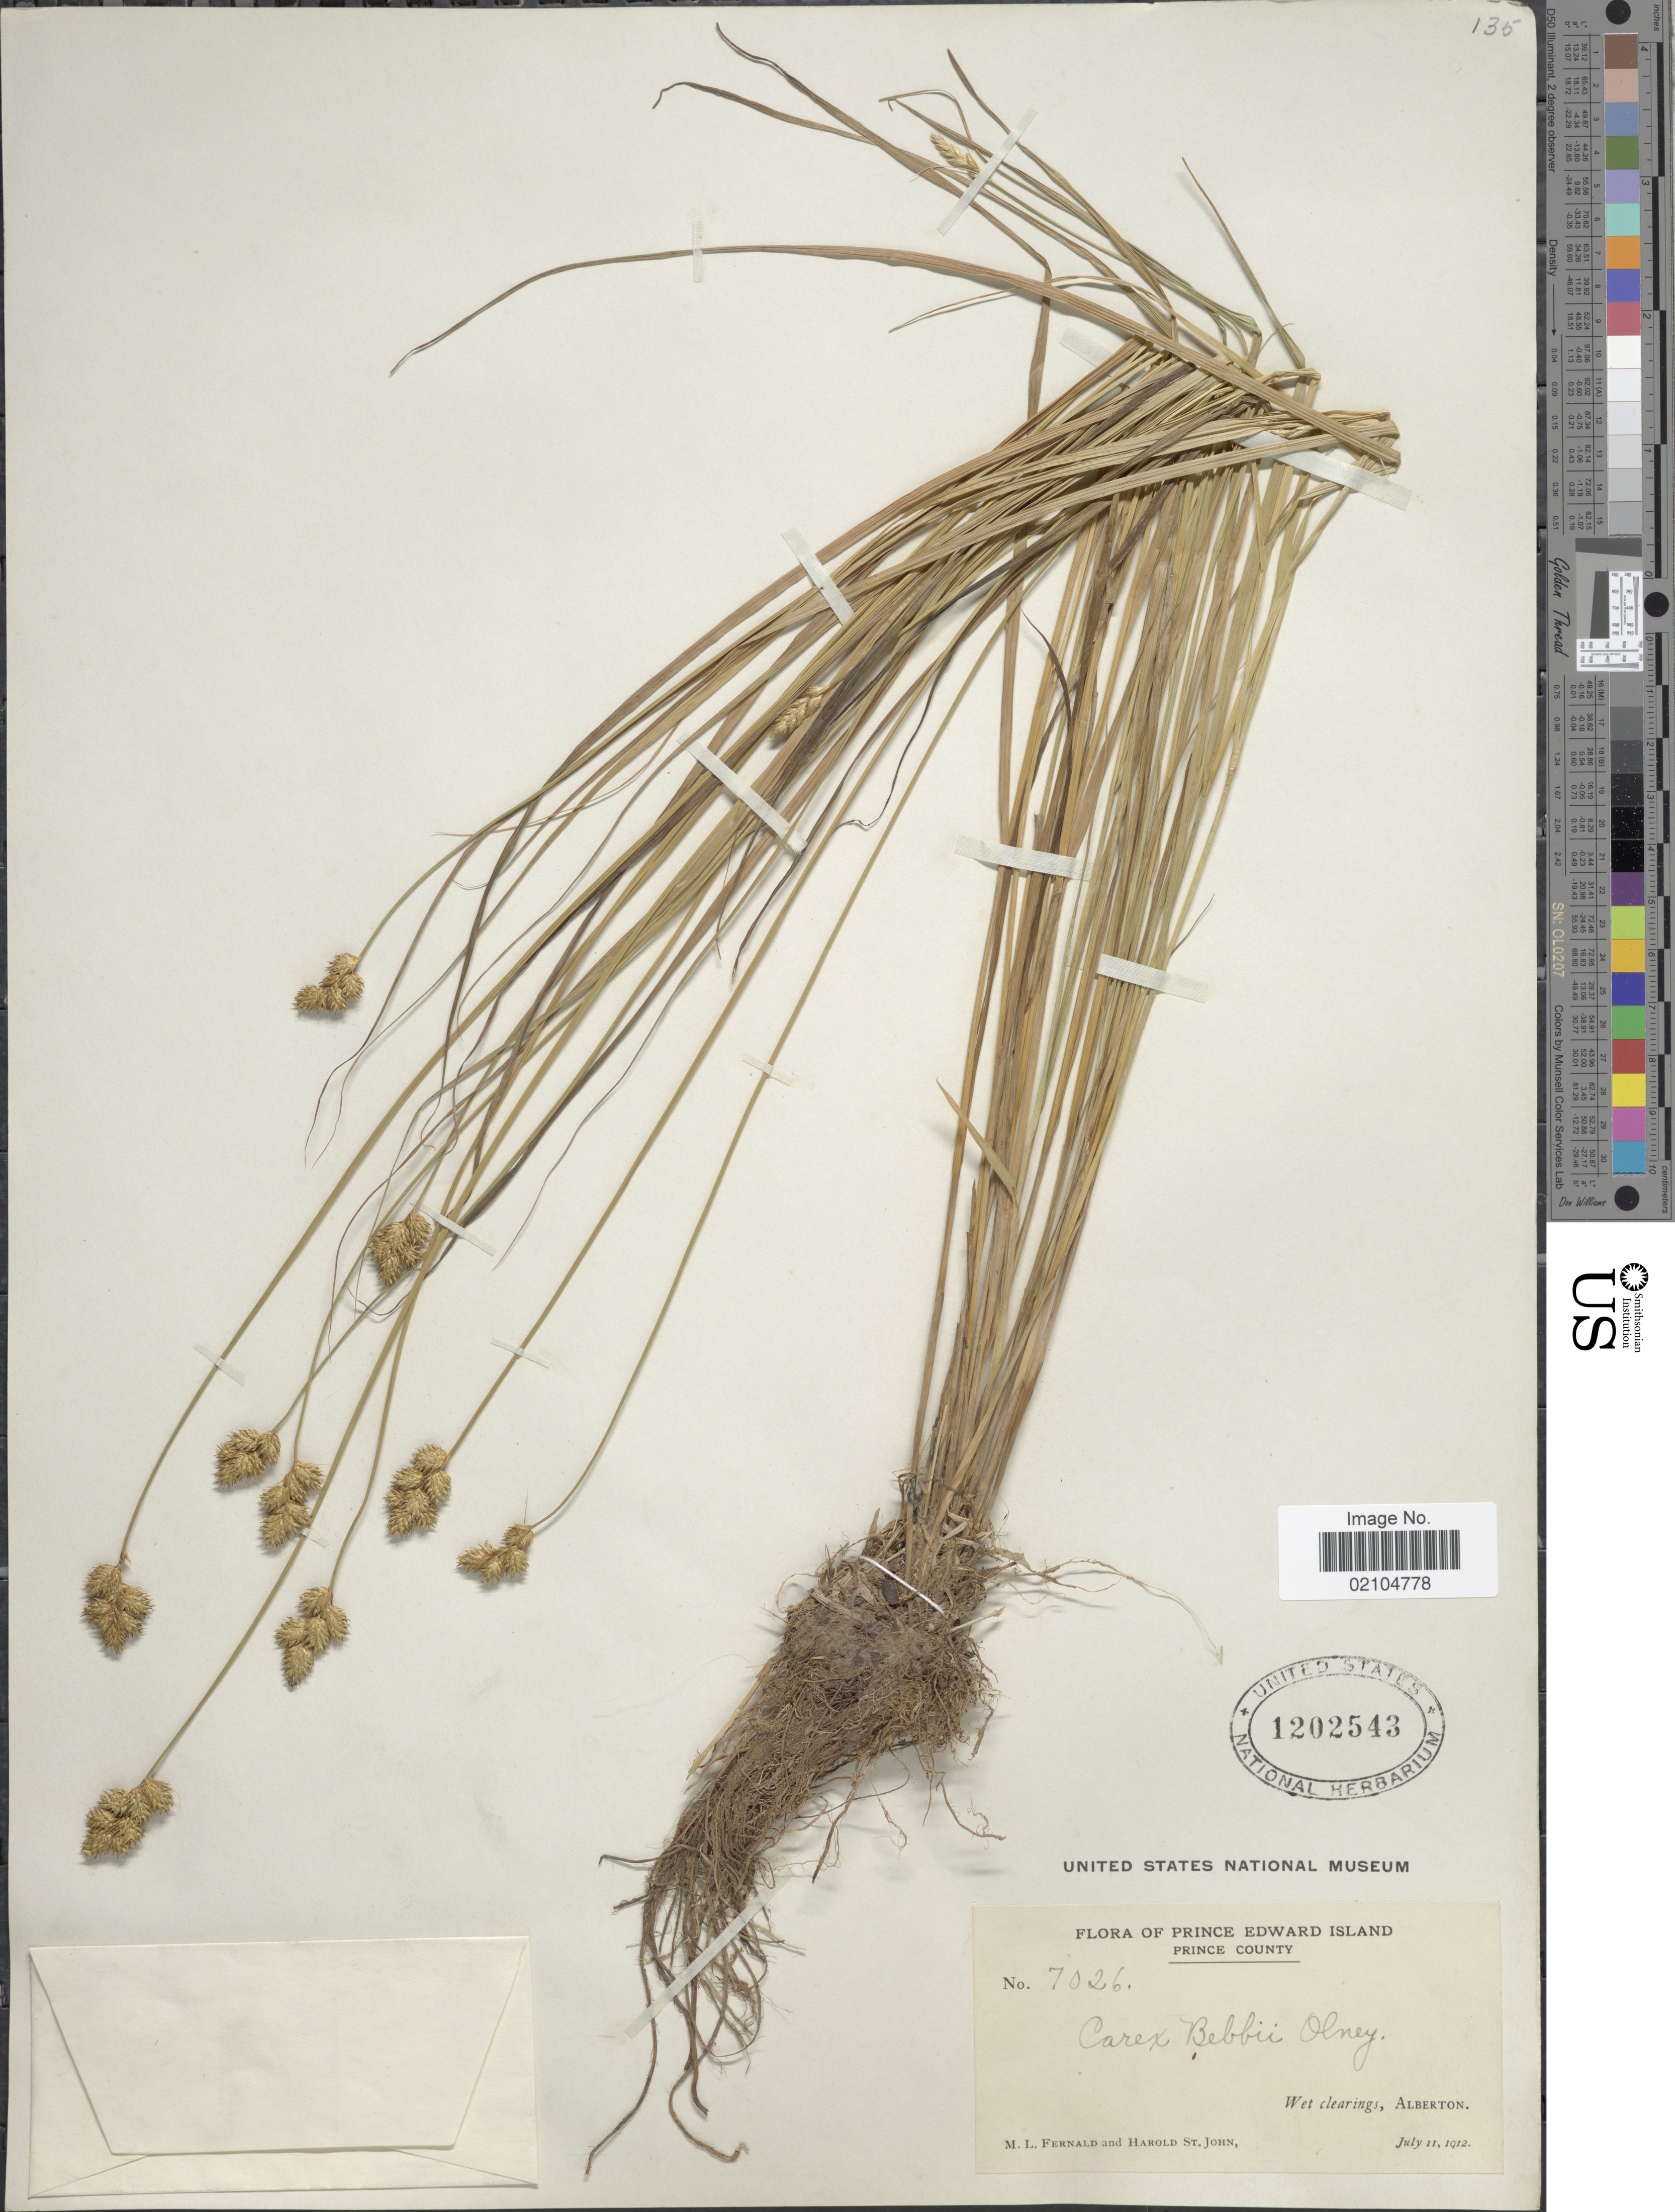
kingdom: Plantae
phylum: Tracheophyta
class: Liliopsida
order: Poales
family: Cyperaceae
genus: Carex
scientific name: Carex bebbii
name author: (L.H. Bailey) Olney ex Fernald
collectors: M. L. Fernald & H. St. John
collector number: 7026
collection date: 1912-07-11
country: Canada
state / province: Prince Edward Island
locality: Prince County, wet clearing, Alberton.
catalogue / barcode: US 1202543